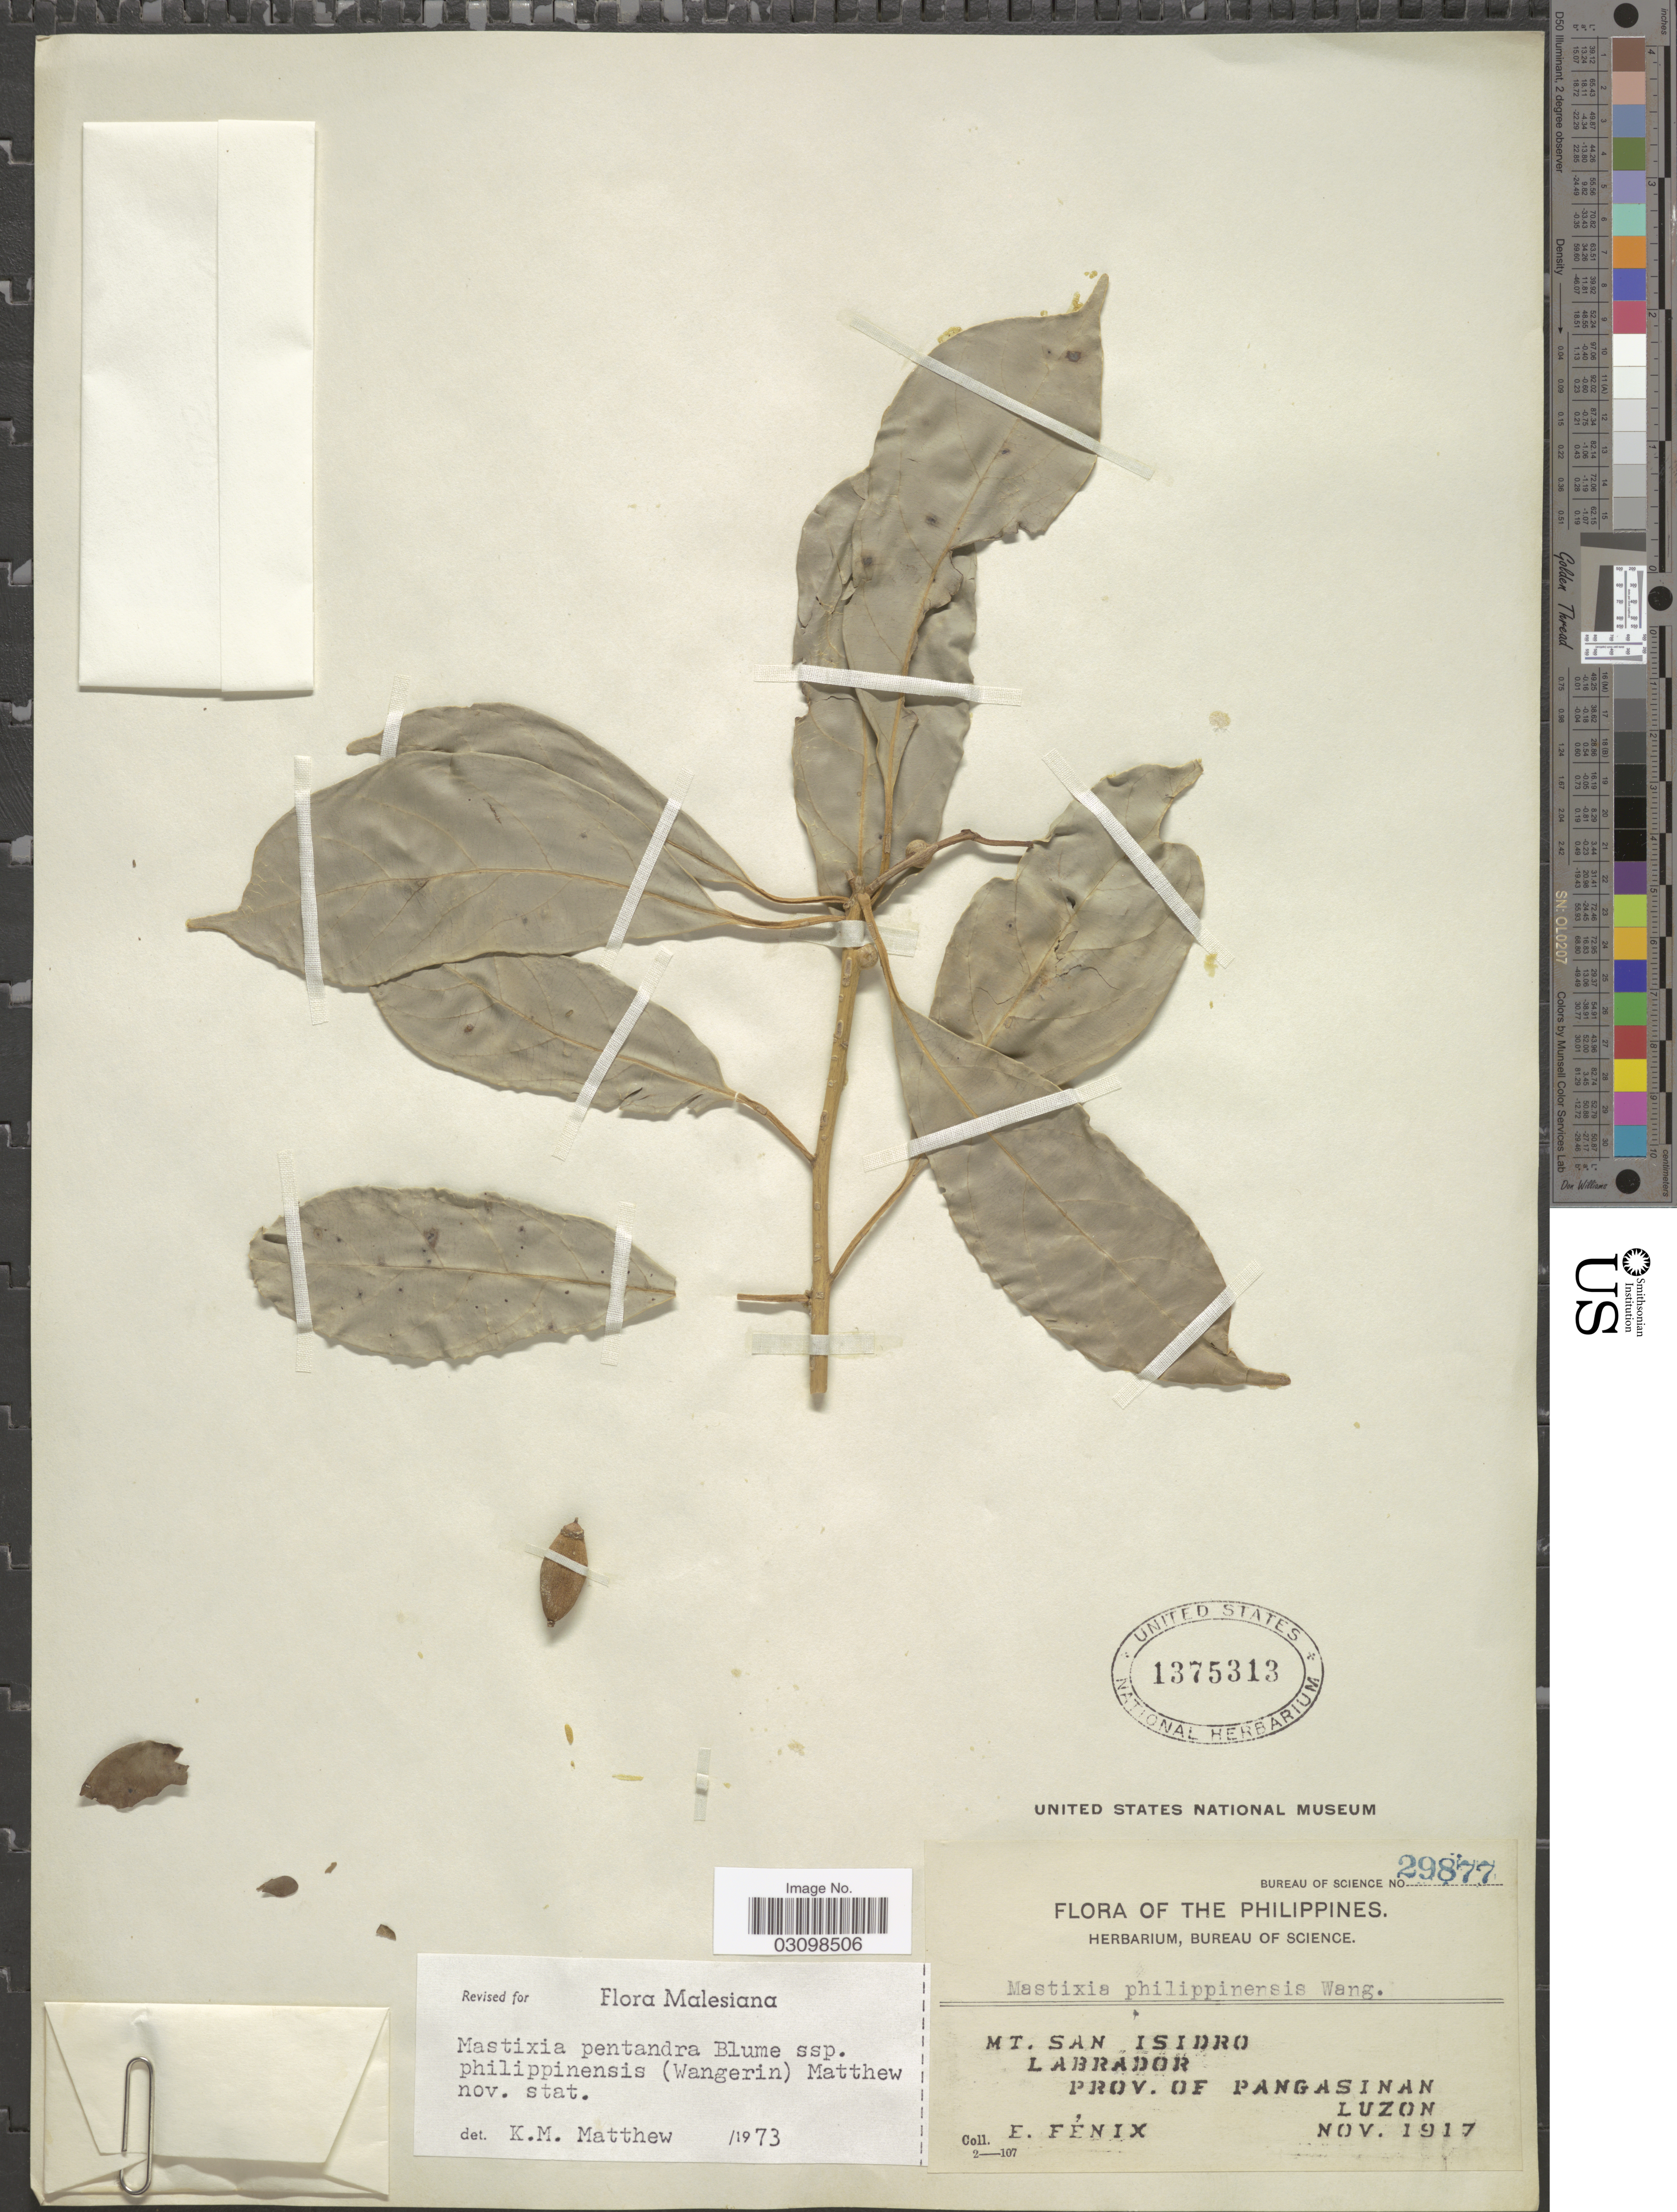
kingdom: Plantae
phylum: Tracheophyta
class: Magnoliopsida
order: Cornales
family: Nyssaceae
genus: Mastixia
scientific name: Mastixia pentandra subsp. philippinensis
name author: Wangerin & K.M. Matthew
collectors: E. Fénix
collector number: Bureau of science 29877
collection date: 1917-11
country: Philippines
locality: Mt. San Isidro, Labrador, Prov. of Pangasinan, Luzon.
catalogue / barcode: US 1375313